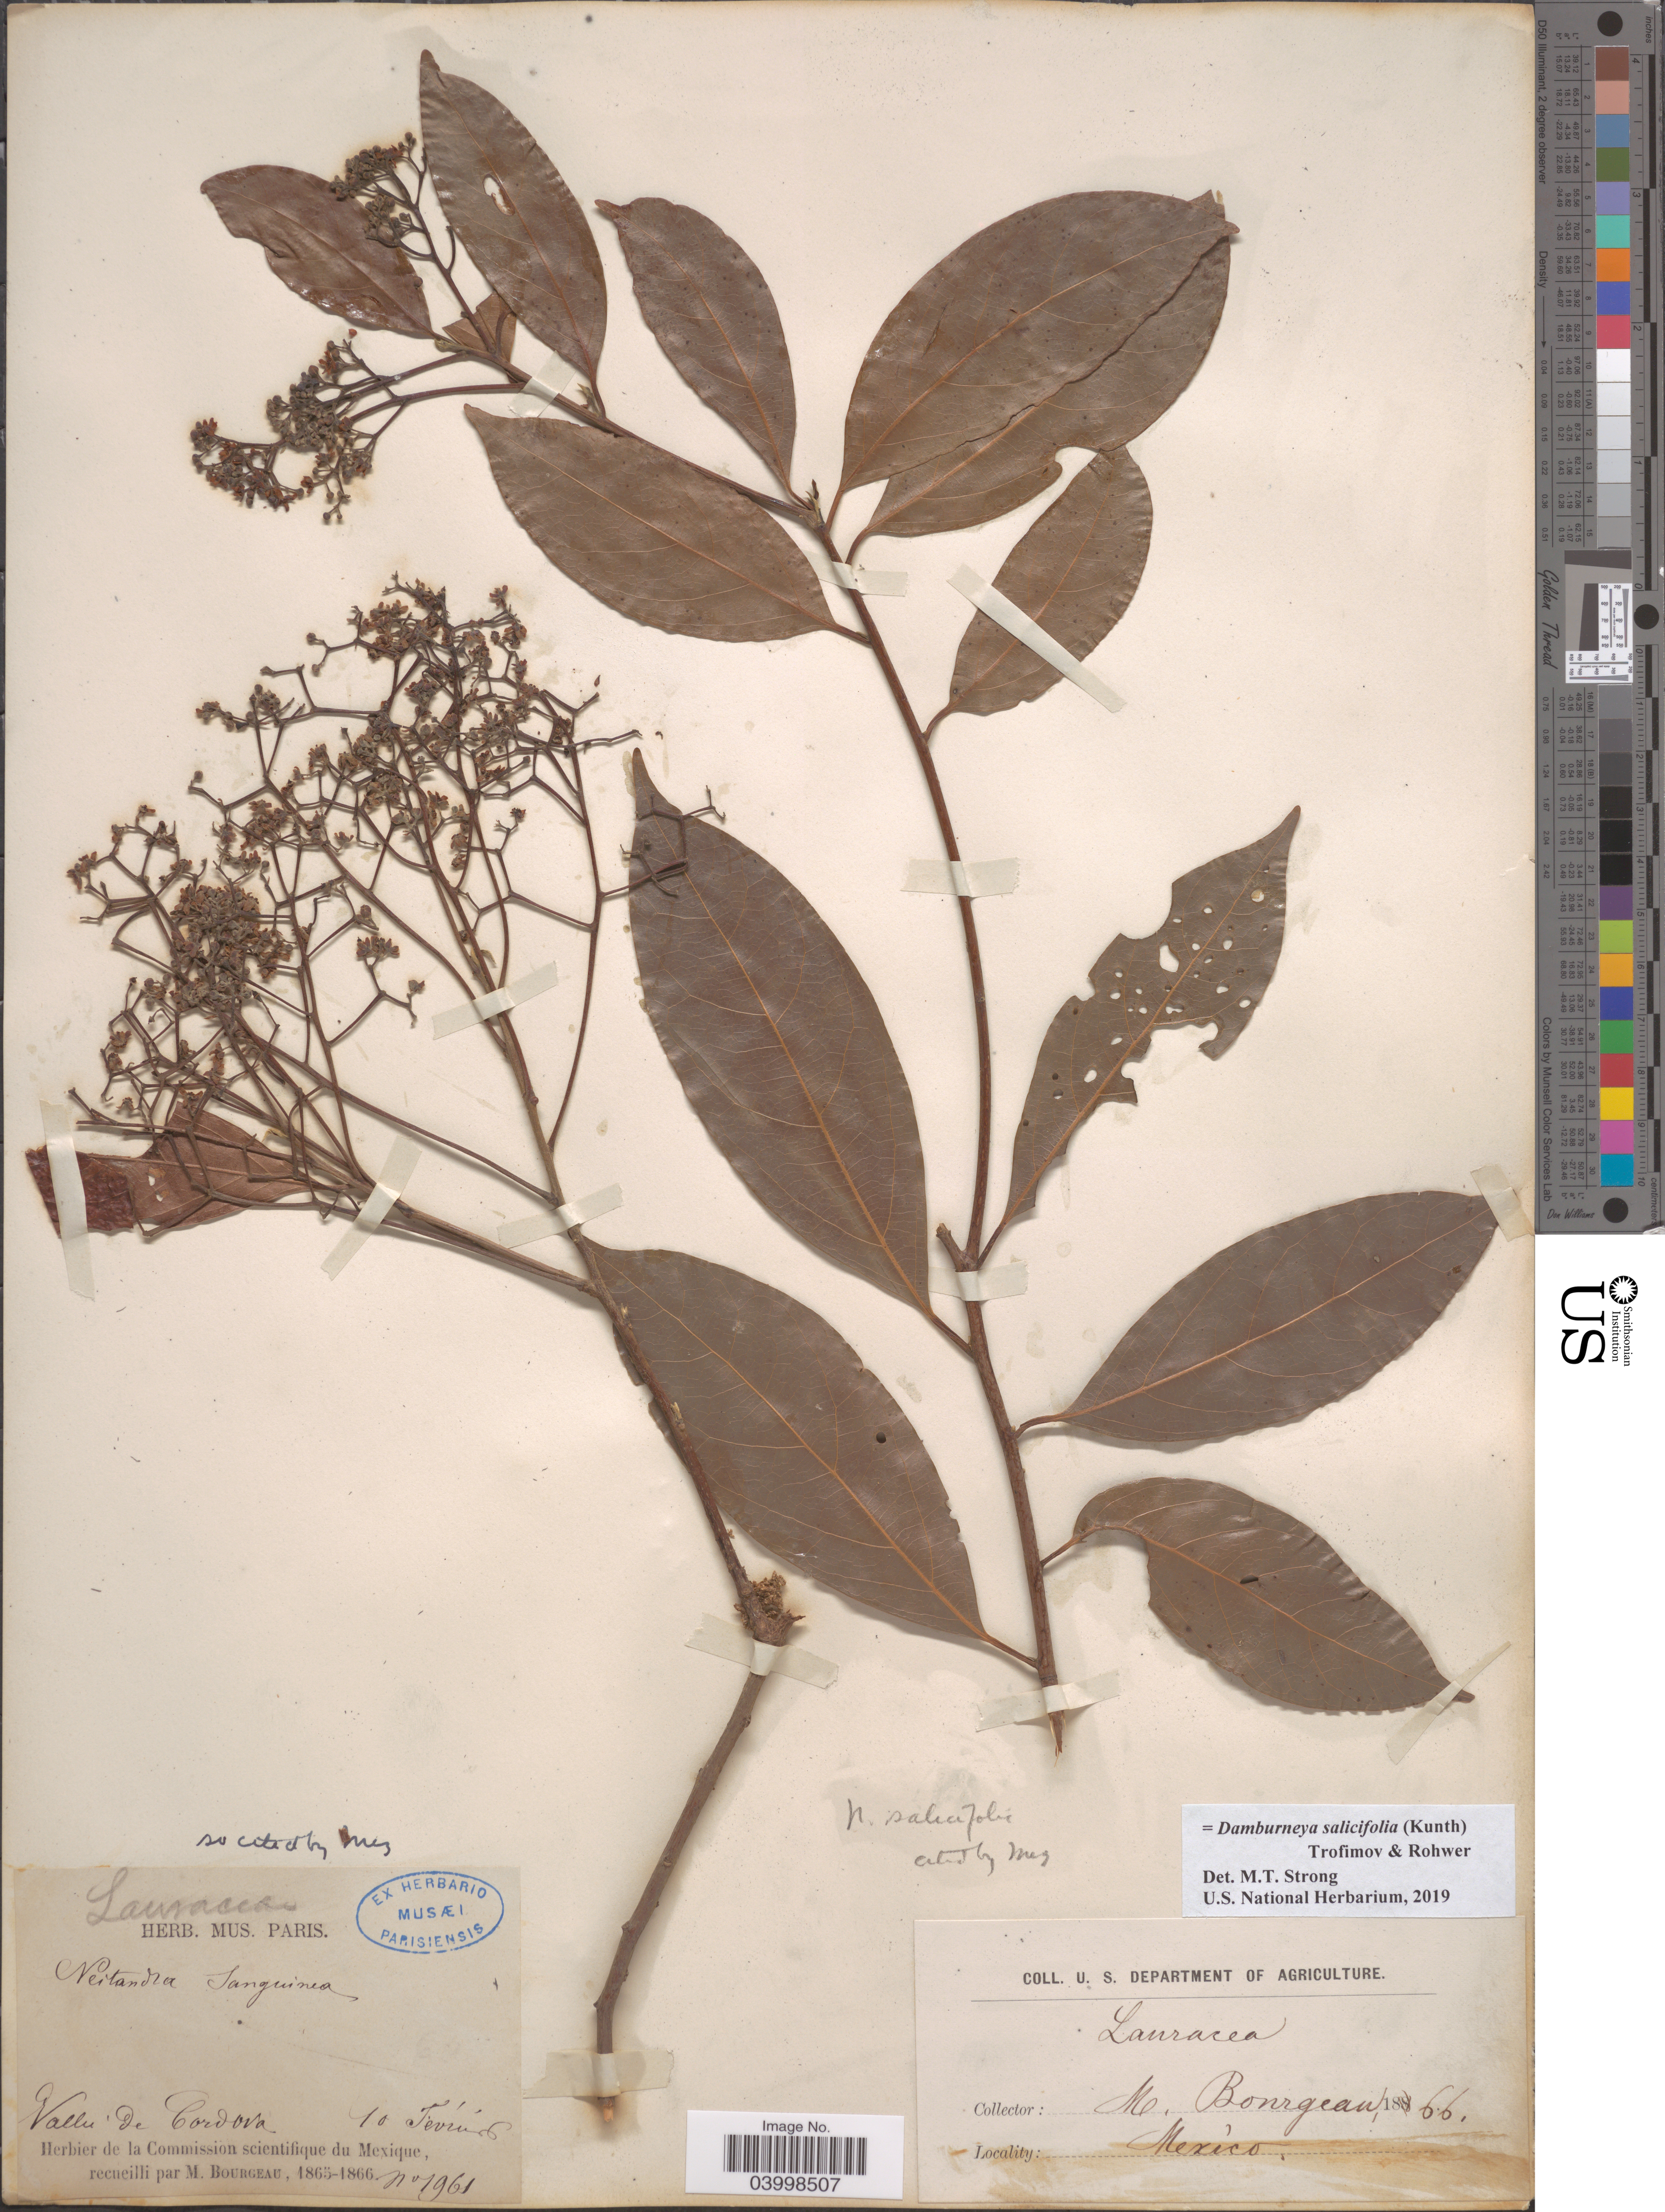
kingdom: Plantae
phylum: Tracheophyta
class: Magnoliopsida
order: Laurales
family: Lauraceae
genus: Damburneya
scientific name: Damburneya salicifolia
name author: (Kunth) Trofimov & Rohwer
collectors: M. Bourgeau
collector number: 1961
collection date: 1866-02-10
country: Mexico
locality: Valle de Cordova.